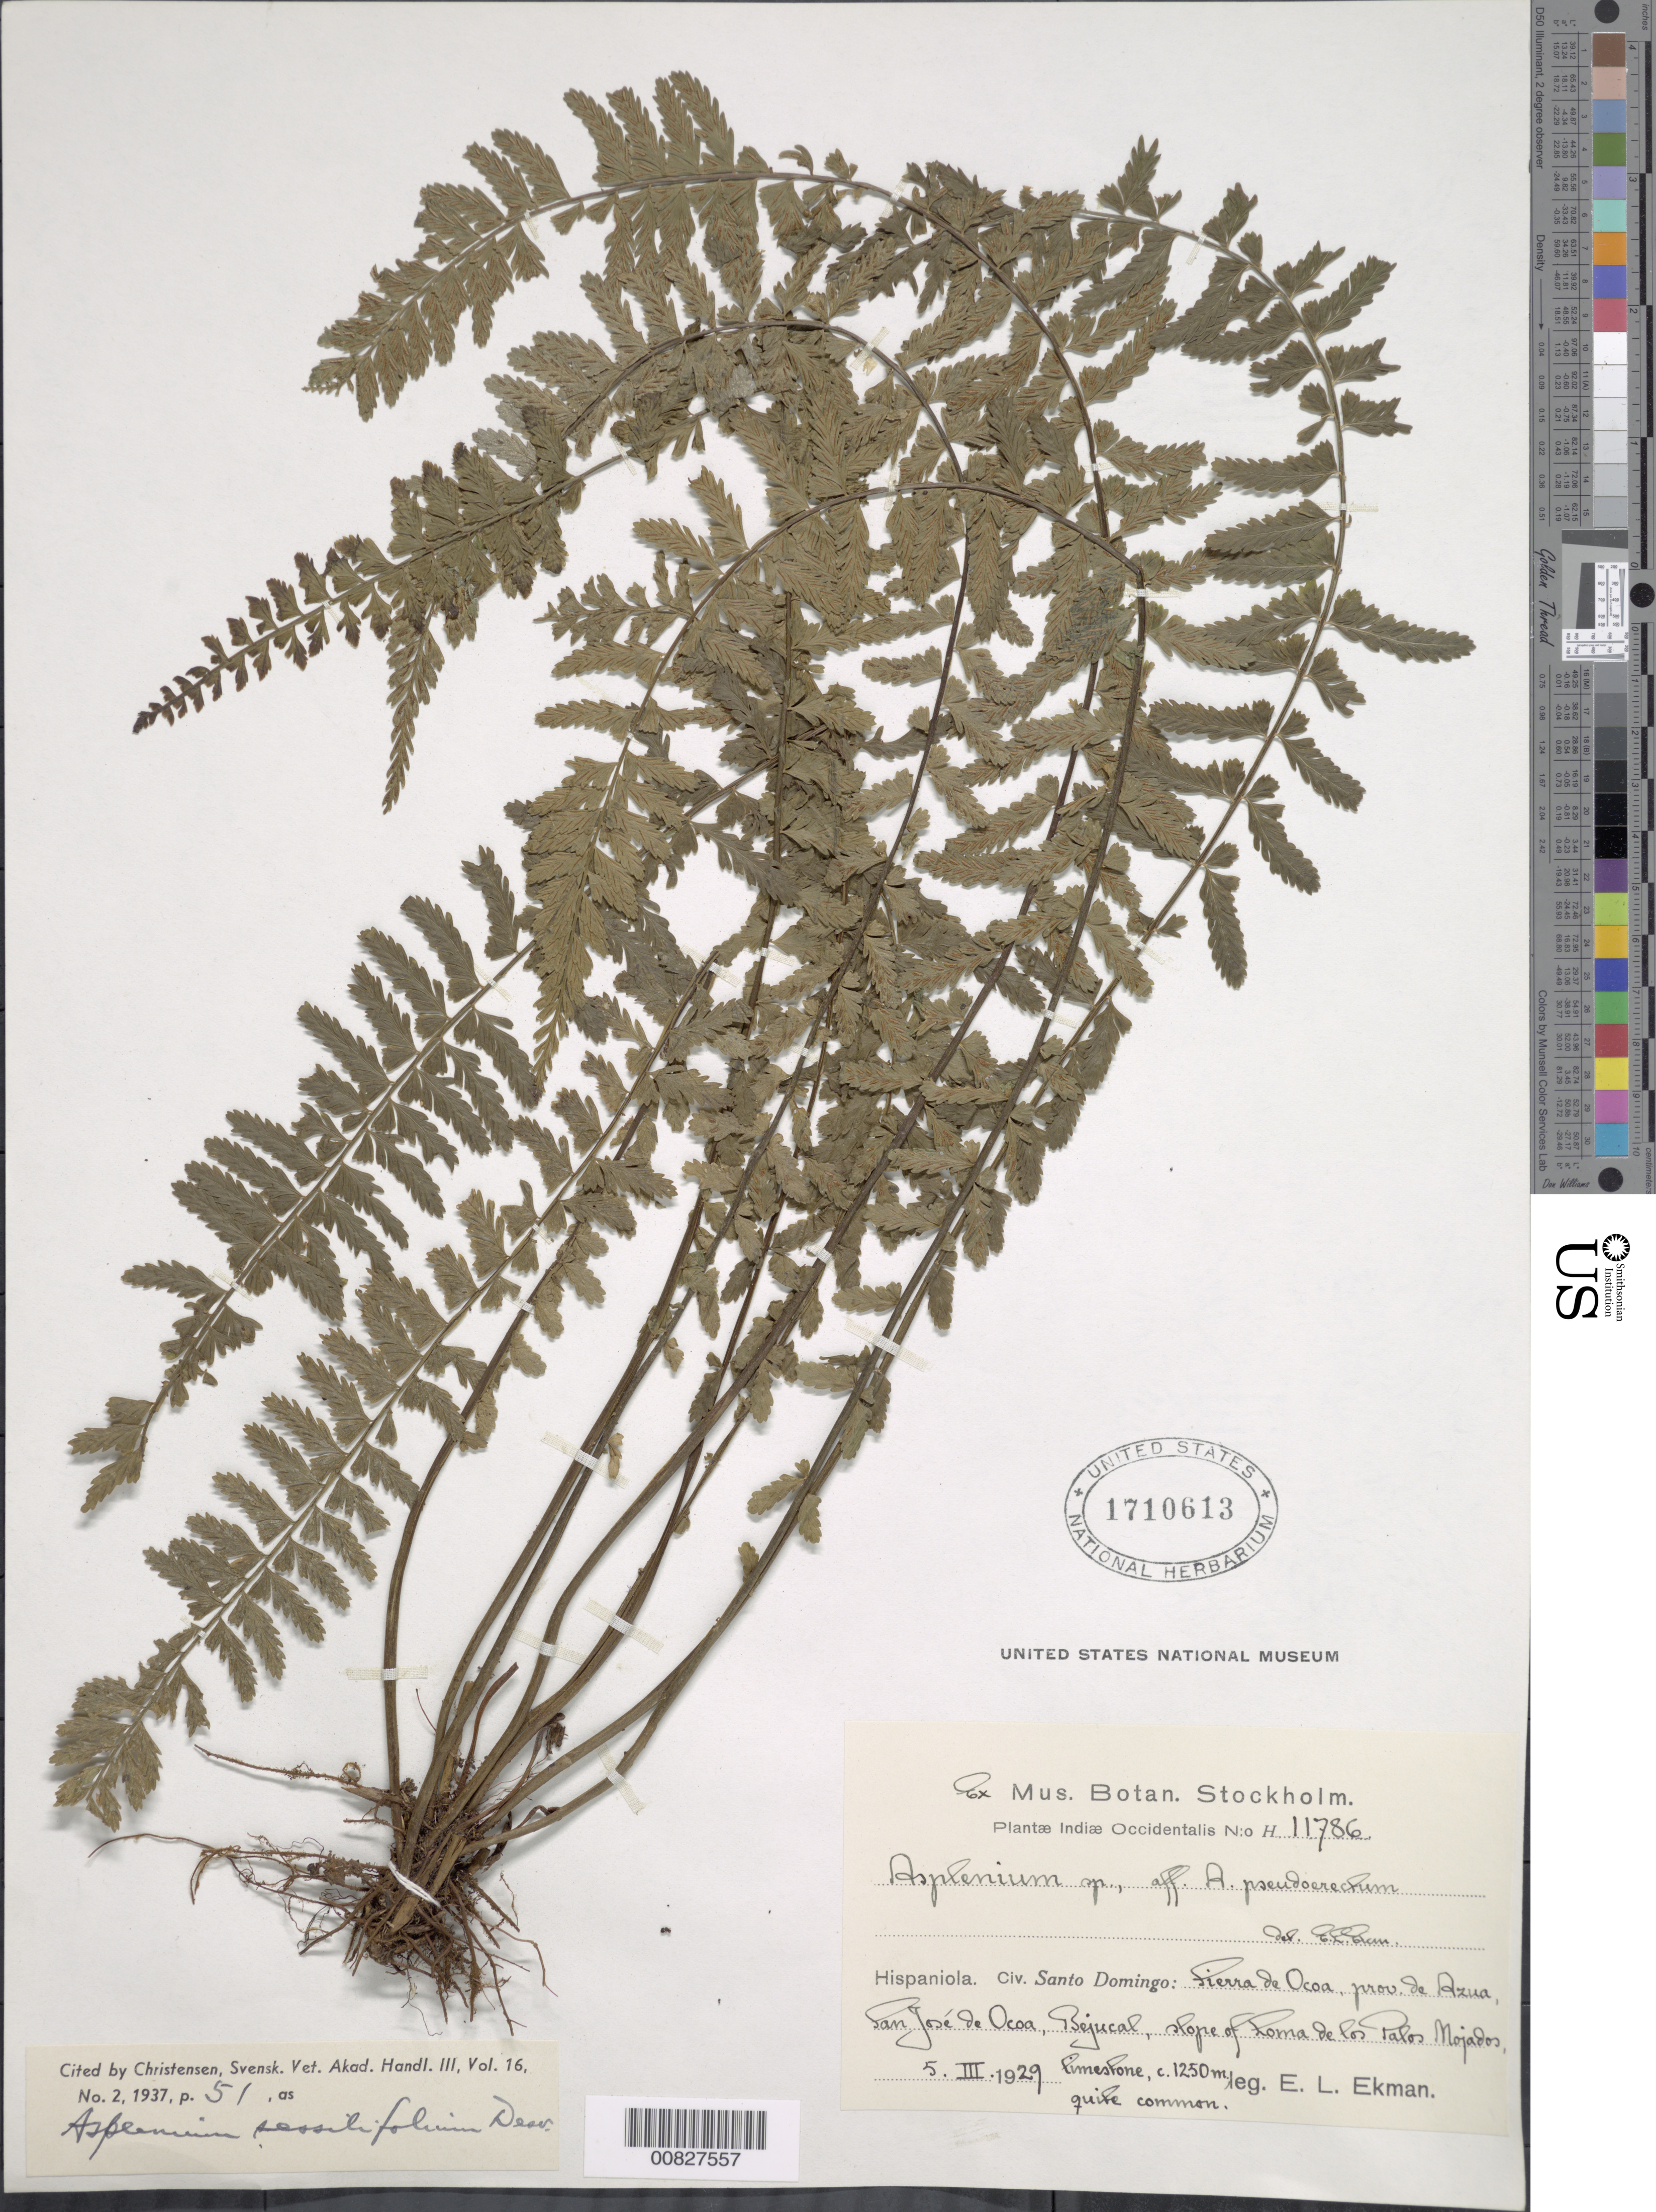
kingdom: Plantae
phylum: Tracheophyta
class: Polypodiopsida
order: Polypodiales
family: Aspleniaceae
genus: Asplenium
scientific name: Asplenium sessilifolium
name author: Desv.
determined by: Christensen, C. F. A.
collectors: E. L. Ekman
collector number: H 11786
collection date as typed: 05 Mar 1929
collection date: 1929-03-05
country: Dominican Republic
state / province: Azua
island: Hispaniola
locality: Sierra de Ocoa, San José de Ocoa, Bejucal, Loma de los Palos Mojados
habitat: Limestone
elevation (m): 1250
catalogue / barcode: US 1710613